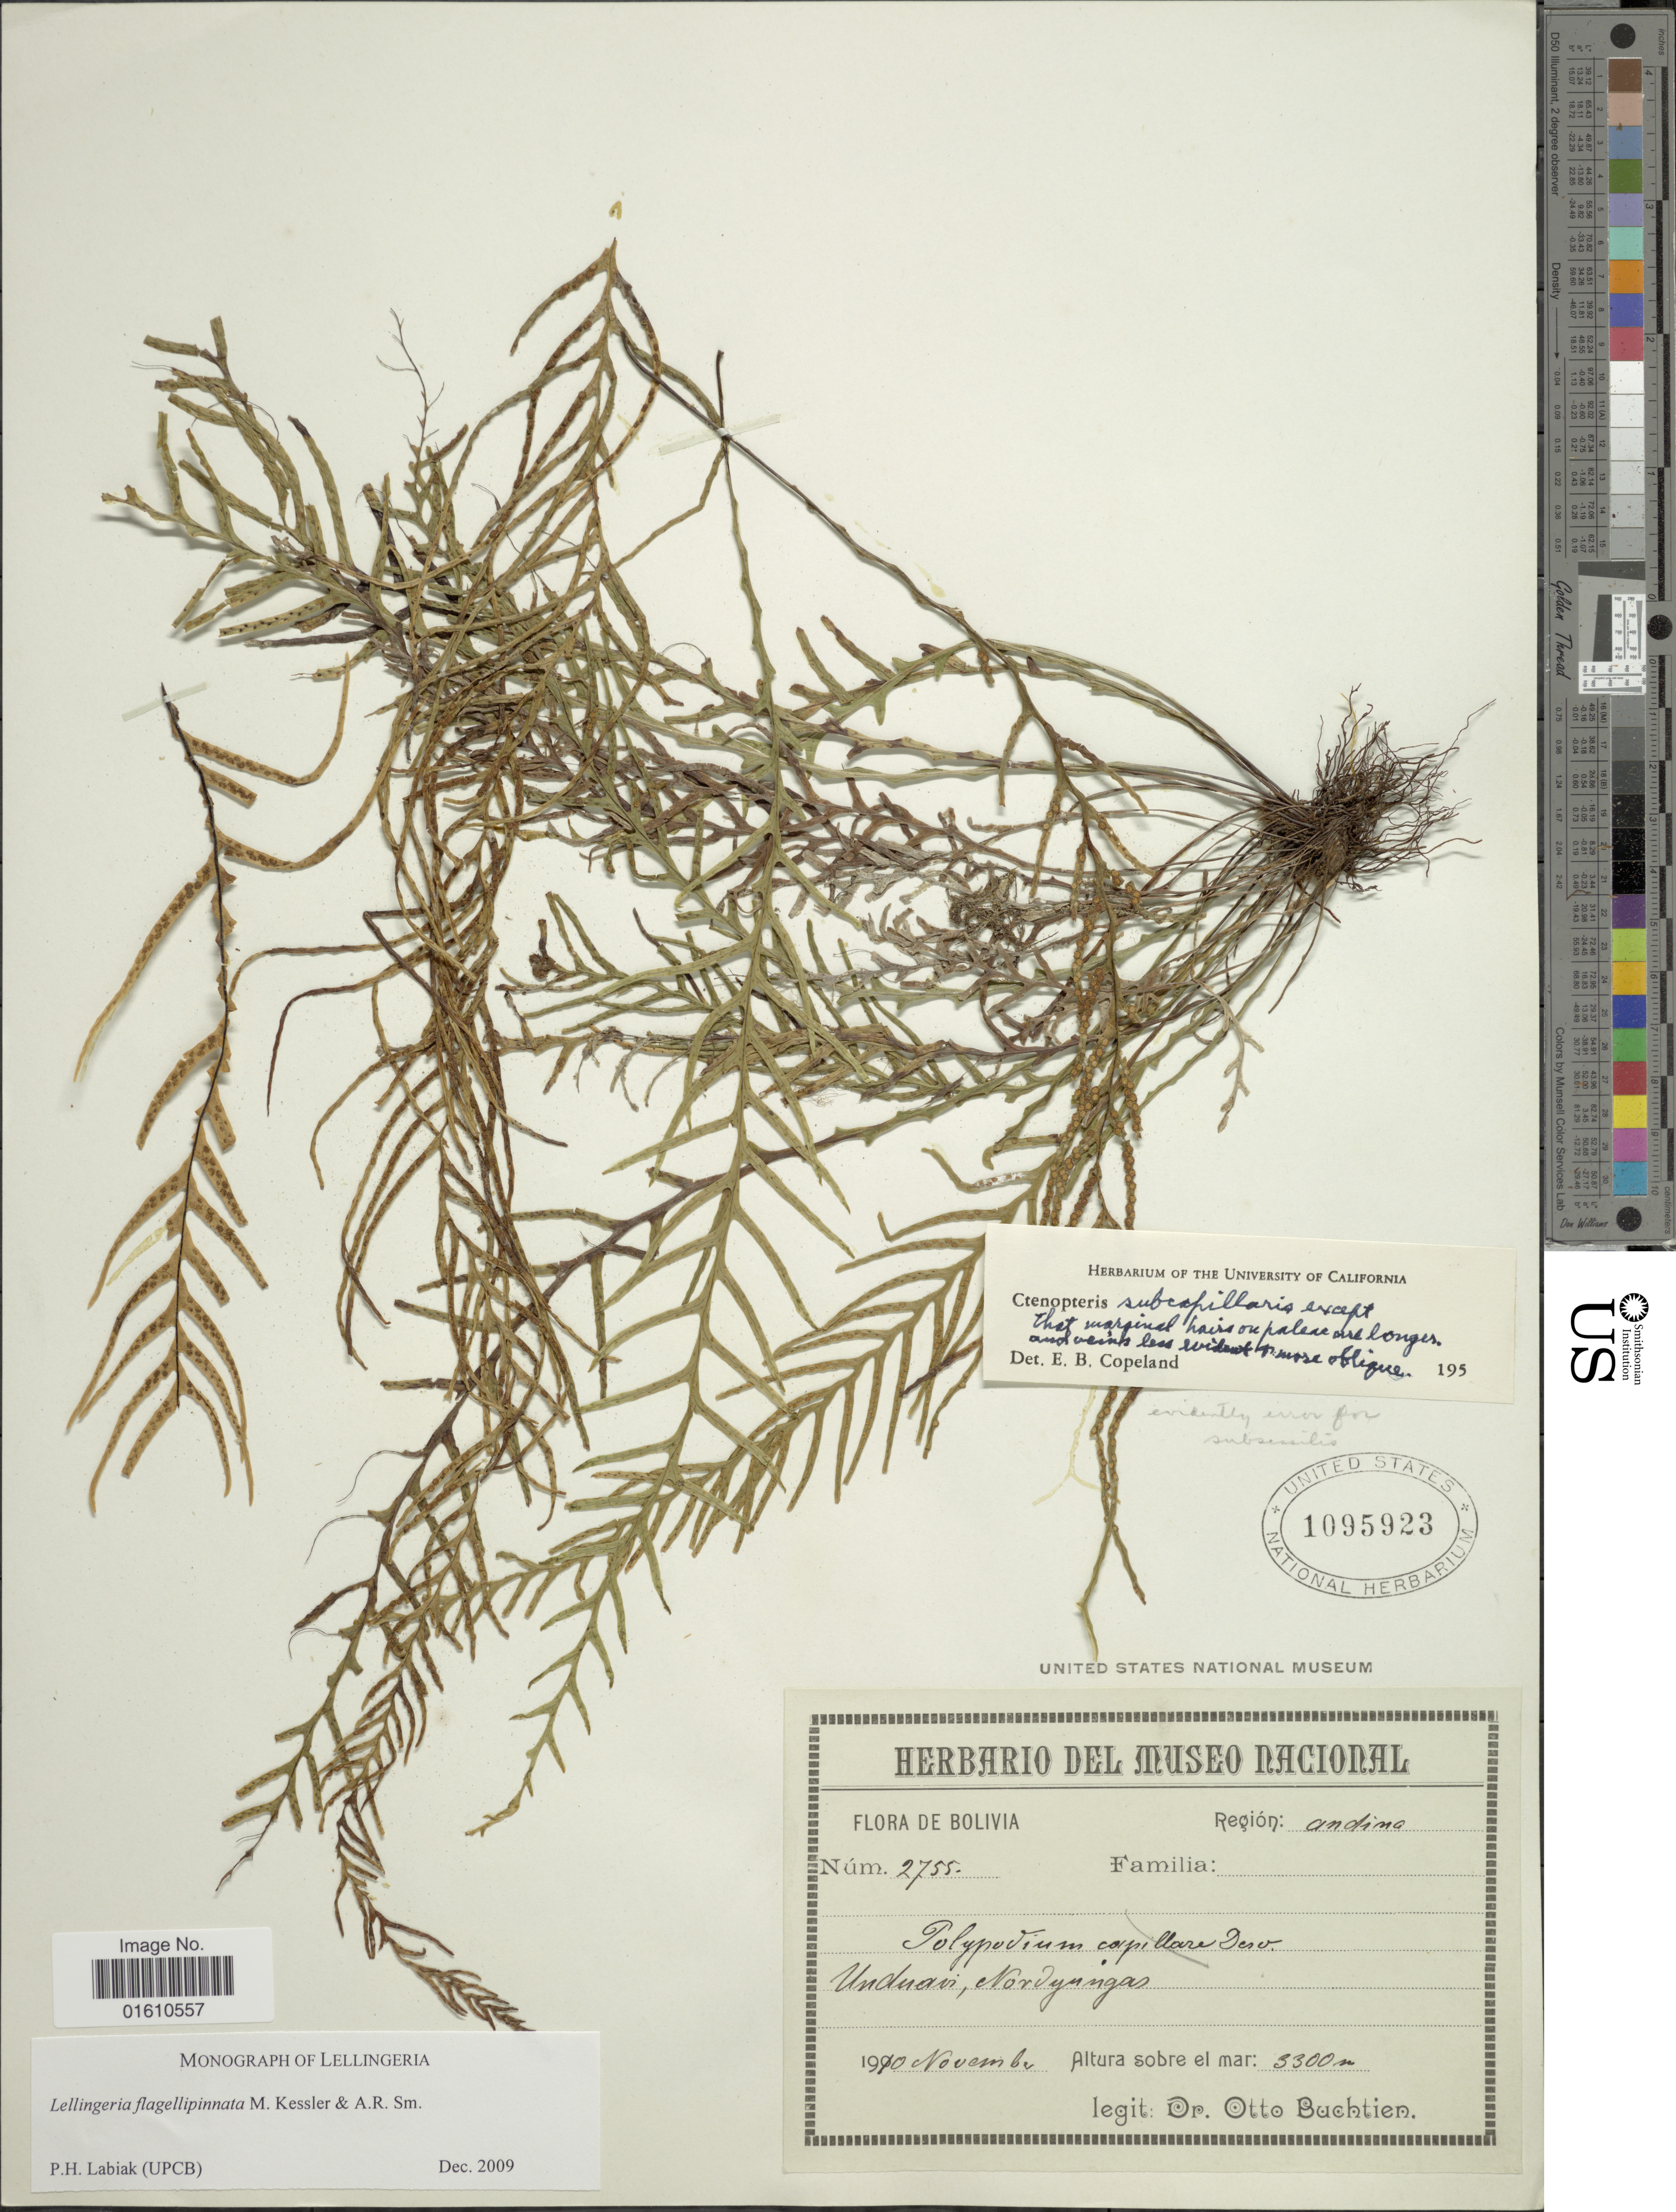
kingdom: Plantae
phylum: Tracheophyta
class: Polypodiopsida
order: Polypodiales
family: Polypodiaceae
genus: Lellingeria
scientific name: Lellingeria flagellipinnata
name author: M. Kessler & A.R. Sm.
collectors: O. Buchtien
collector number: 2755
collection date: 1910-11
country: Bolivia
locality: Unduan, Nordyungas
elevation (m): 3300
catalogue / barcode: US 1095923